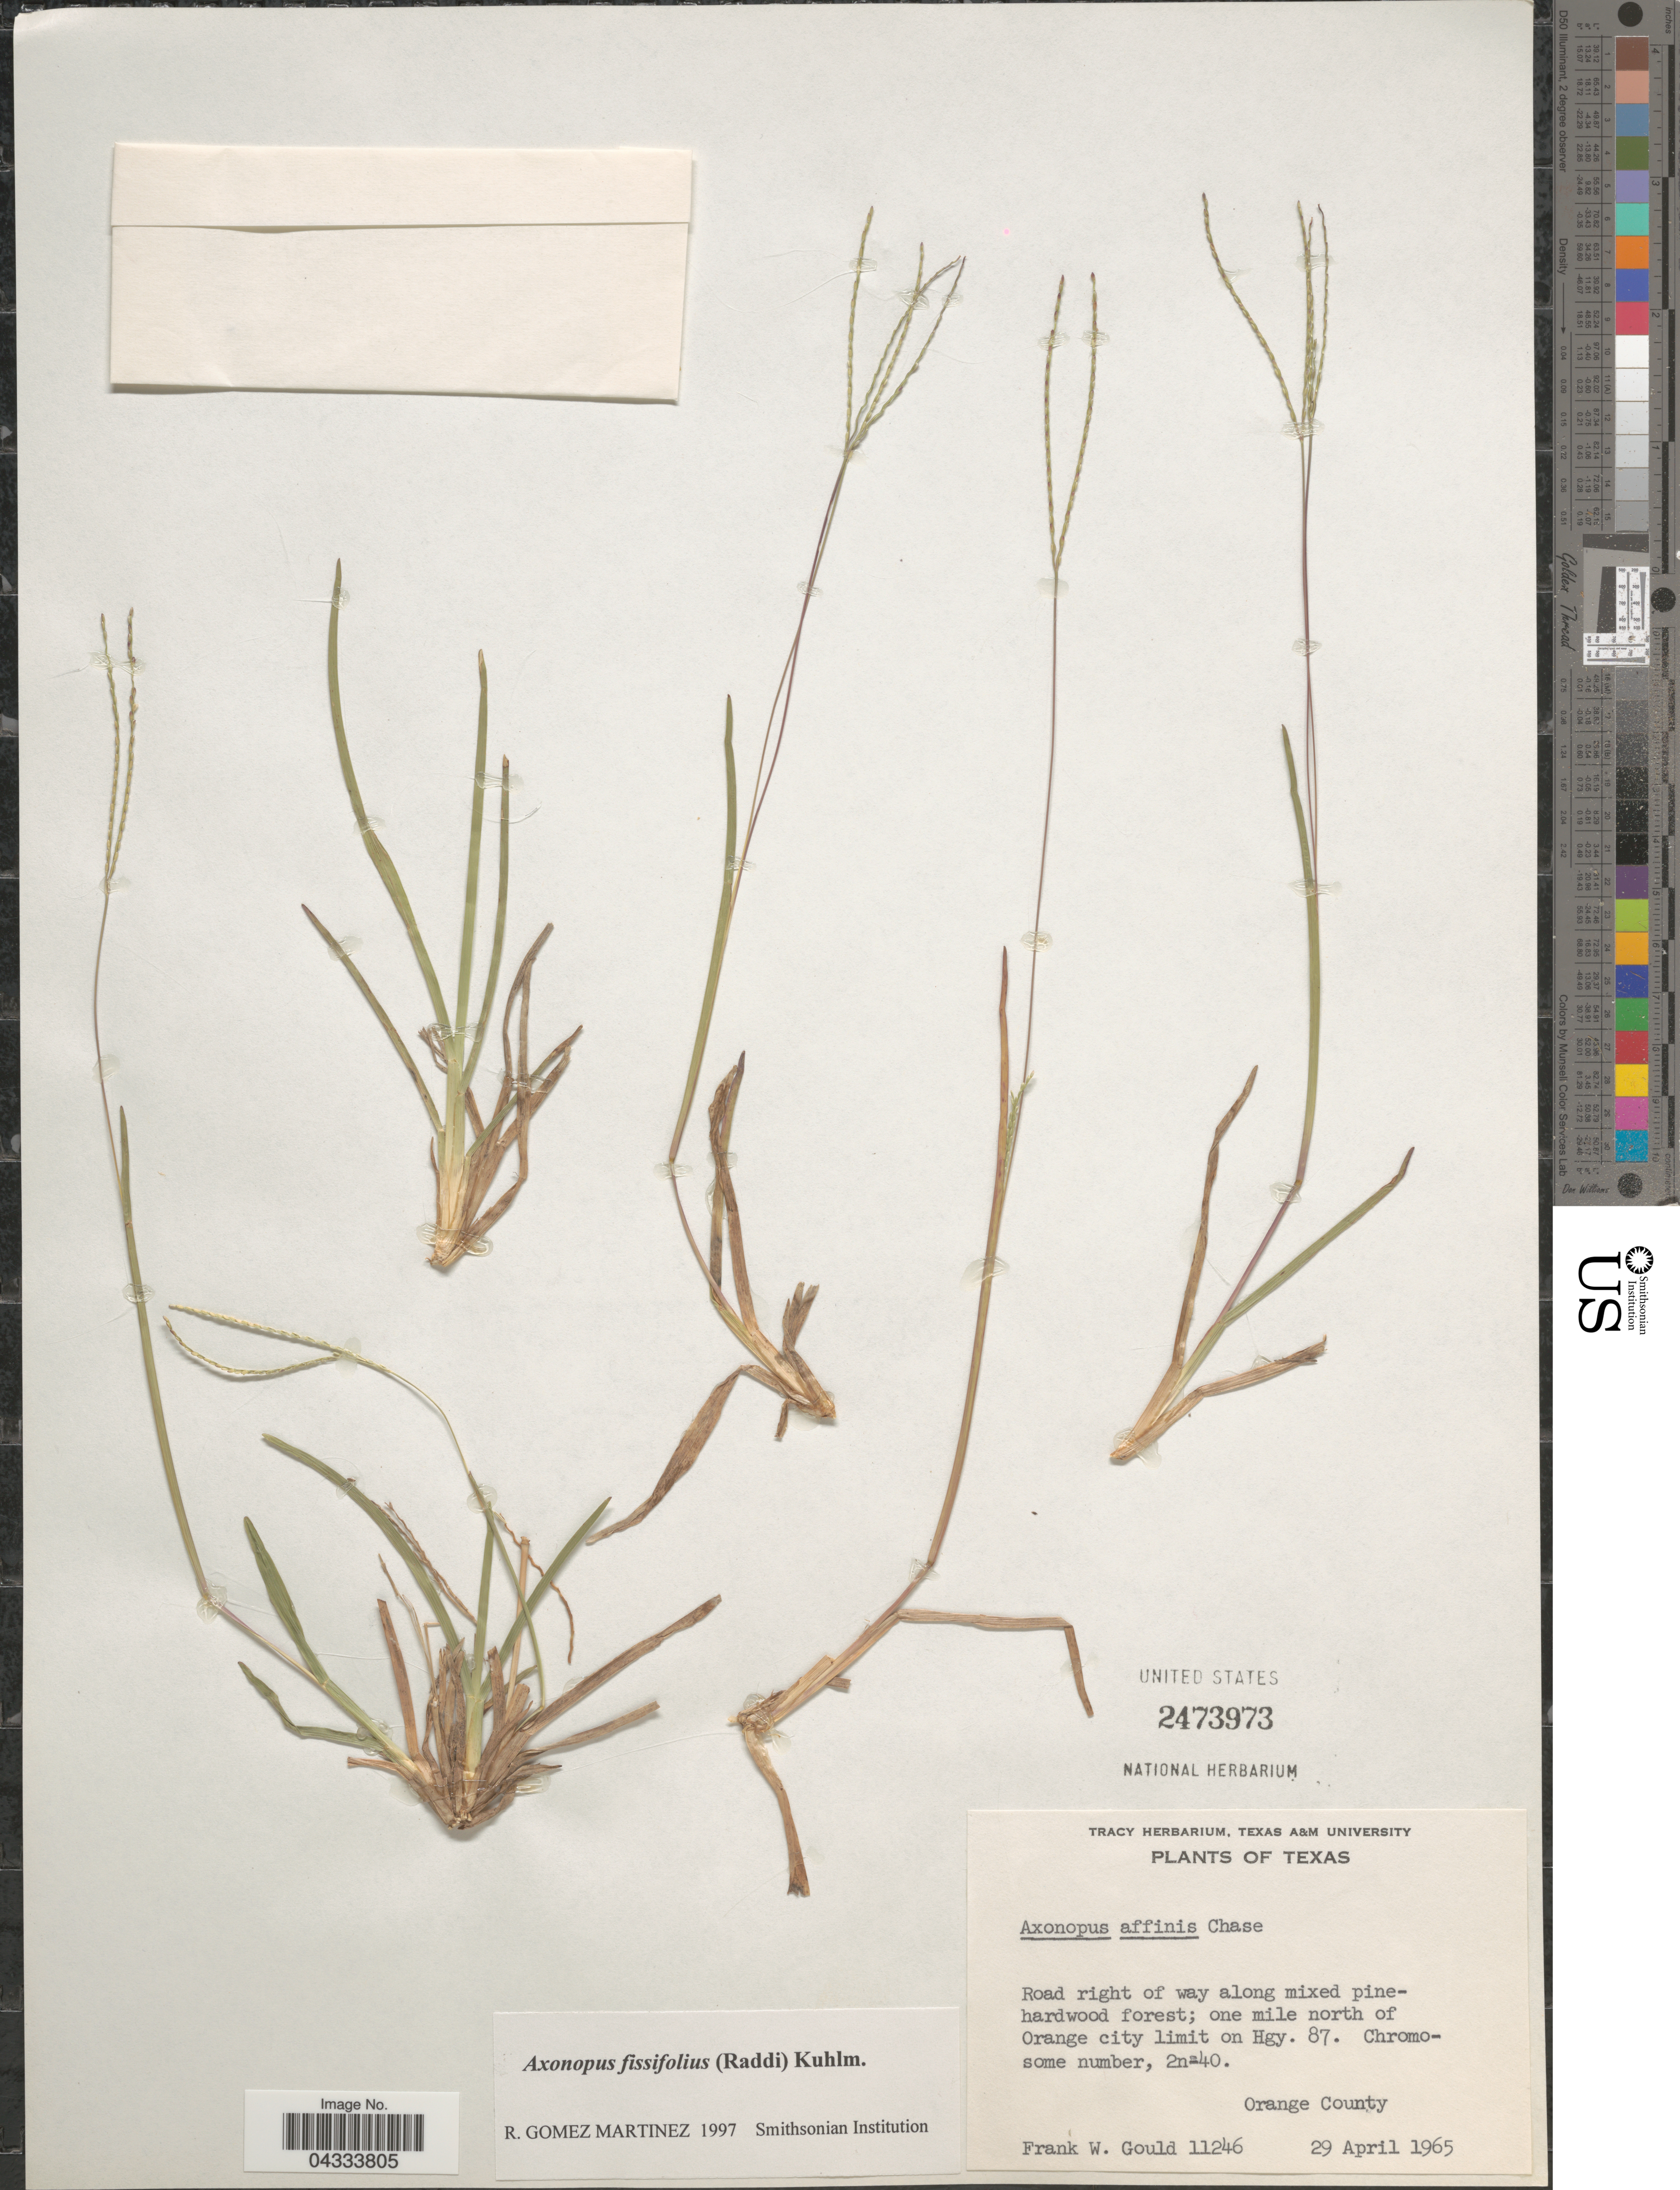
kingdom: Plantae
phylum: Tracheophyta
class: Liliopsida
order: Poales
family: Poaceae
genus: Axonopus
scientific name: Axonopus fissifolius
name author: (Raddi) Kuhlm.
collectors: F. W. Gould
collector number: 11246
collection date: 1965-04-29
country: United States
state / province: Texas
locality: One mile north of Orange city limit on Hgy. 87. Orange County.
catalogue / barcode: US 2473973